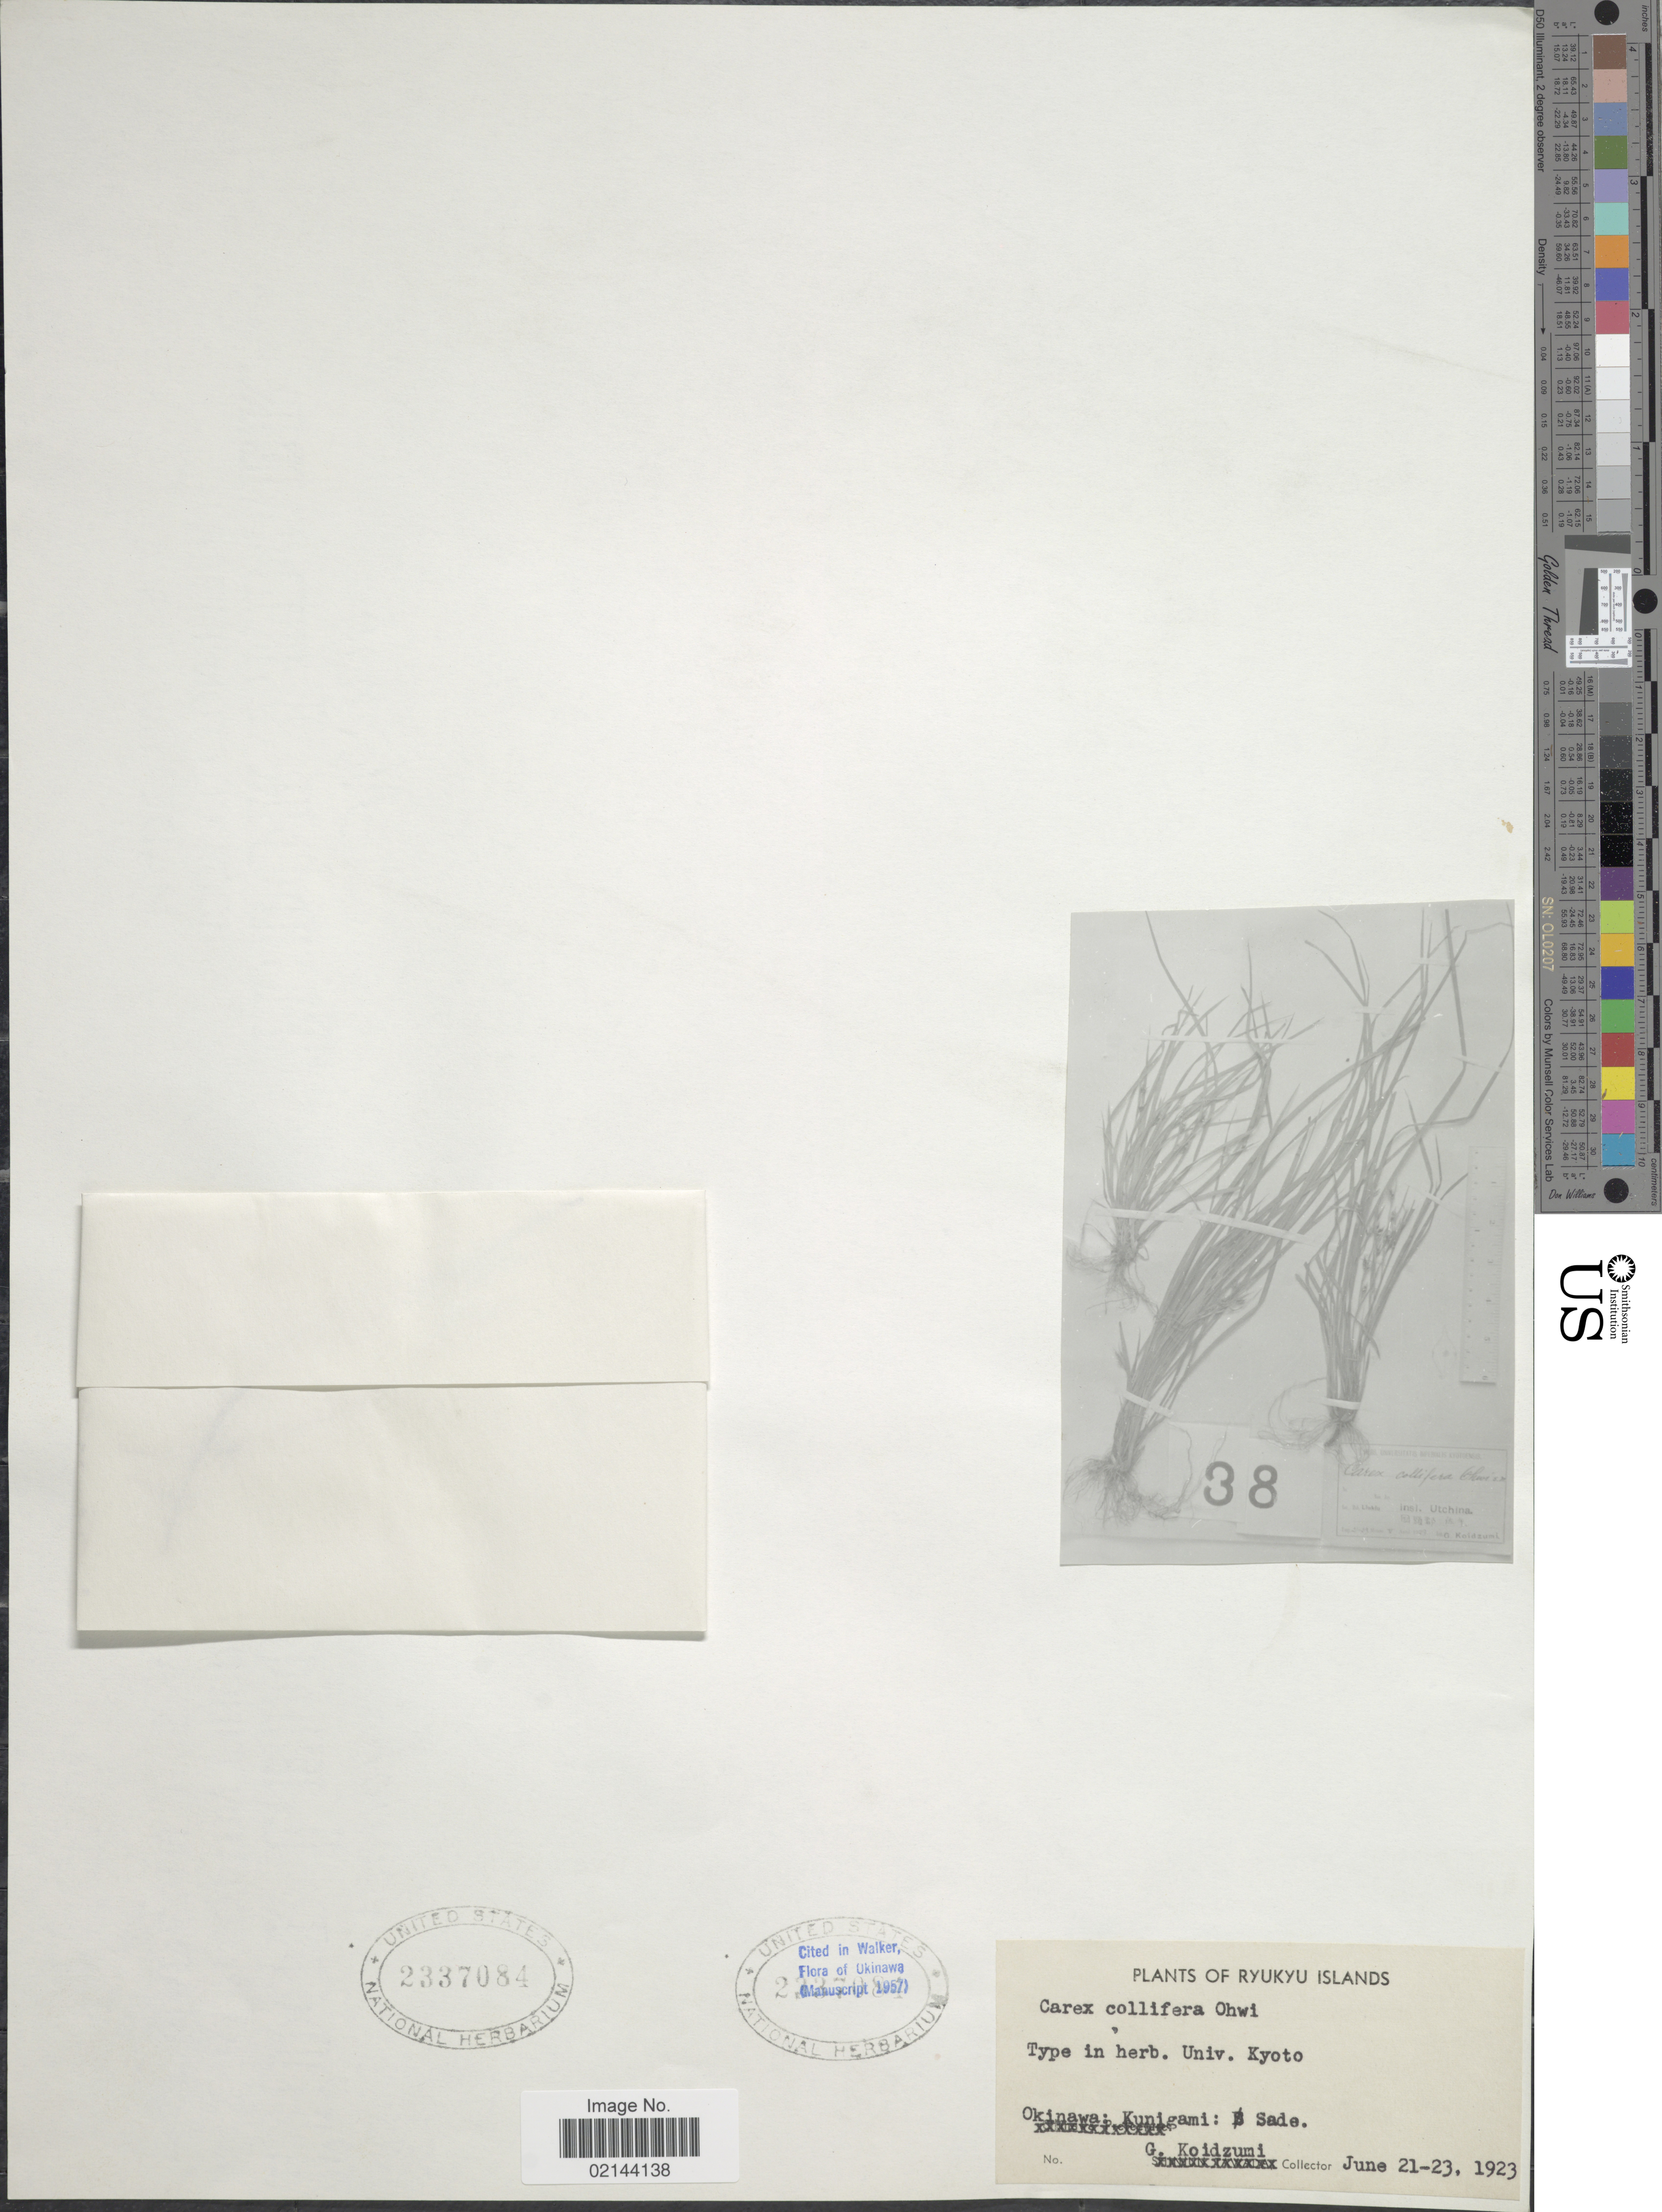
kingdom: Plantae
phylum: Tracheophyta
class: Liliopsida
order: Poales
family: Cyperaceae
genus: Carex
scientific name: Carex collifera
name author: Ohwi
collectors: G. Koidzumi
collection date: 1923-06-21/1923-06-23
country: Japan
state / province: Okinawa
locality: Ryukyu Islands, Okinawa: Kunigami: Sade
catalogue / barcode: US 2337084